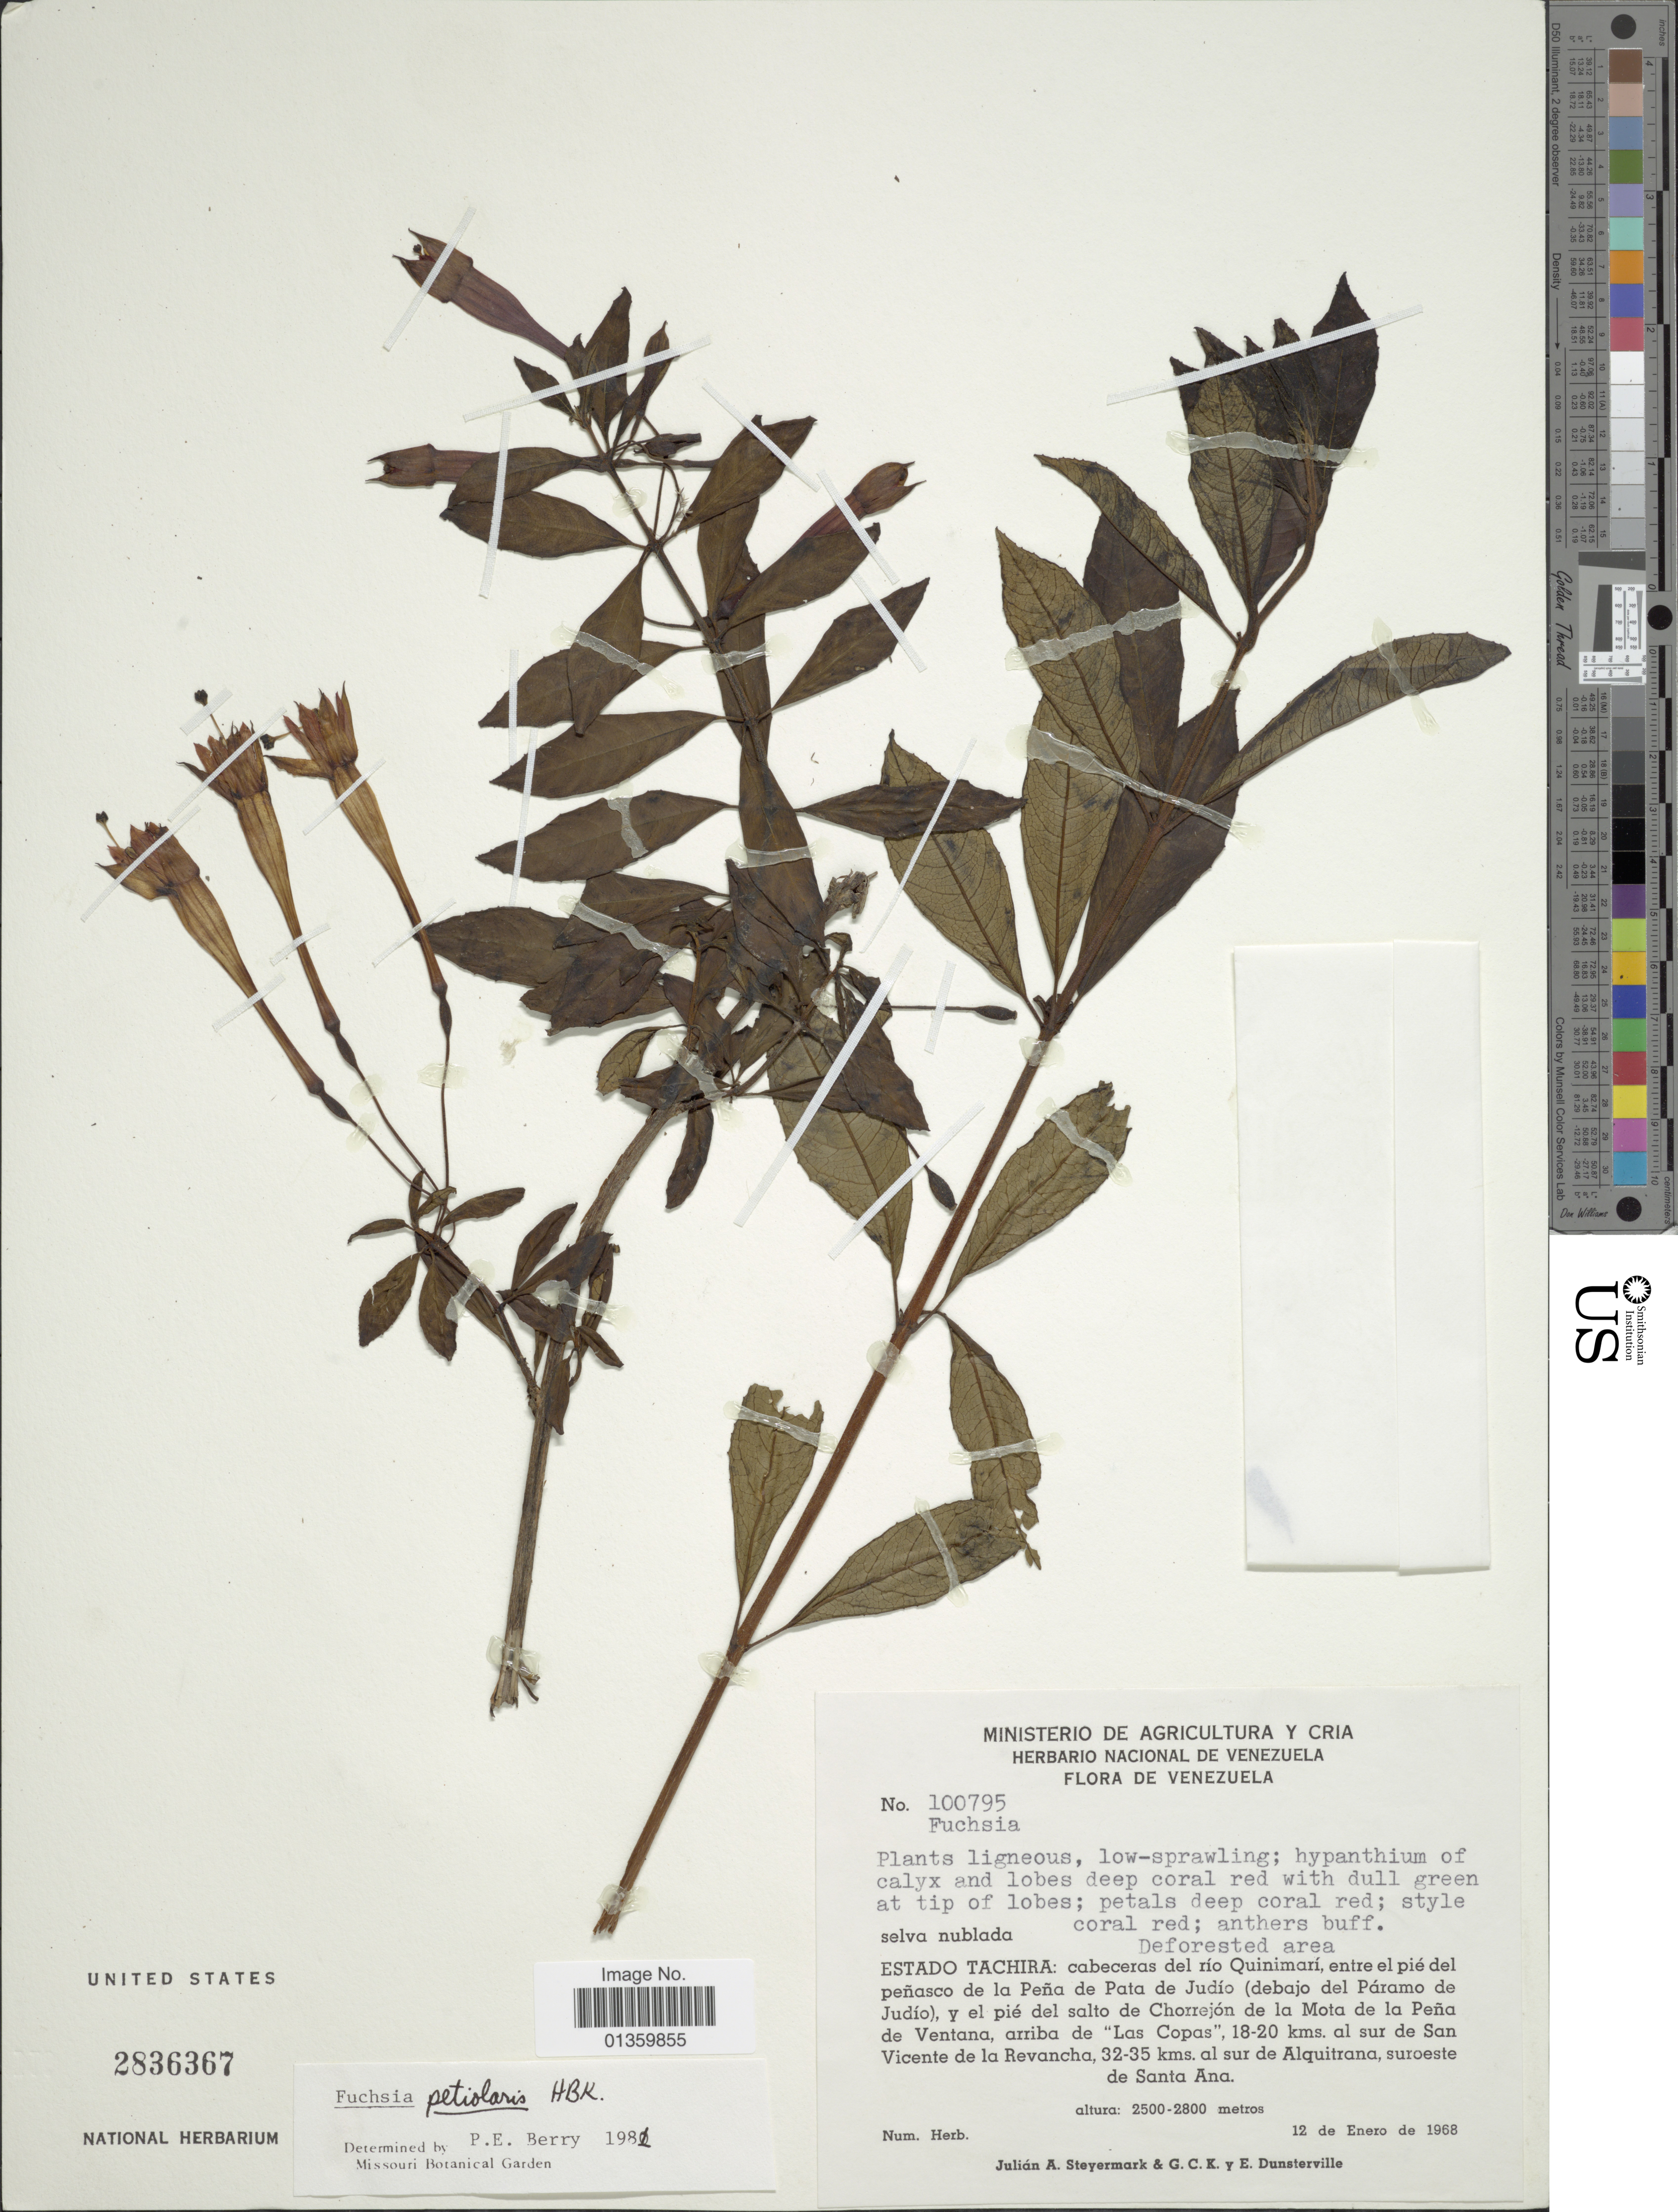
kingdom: Plantae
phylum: Tracheophyta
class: Magnoliopsida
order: Myrtales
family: Onagraceae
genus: Fuchsia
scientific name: Fuchsia petiolaris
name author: Kunth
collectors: J. Steyermark, G. C. K. Dunsterville & E. Dunsterville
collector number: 100795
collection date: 1968-01-12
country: Venezuela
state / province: Tachira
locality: Cabeceras del río Quinimarí, entre el pié del peñasco de la Peña de Pata de Judío (debajo del Páramo de Judío), y el pié del salto de Chorrejón, de la Mota de la Peña de Ventana, arriba de "Las Copas", 18-20 kms. al sur de San Vicente de la Revancha, 32-35 kms. al sur de Alquitrana, suroeste de Santa Ana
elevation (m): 2500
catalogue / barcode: US 2836367